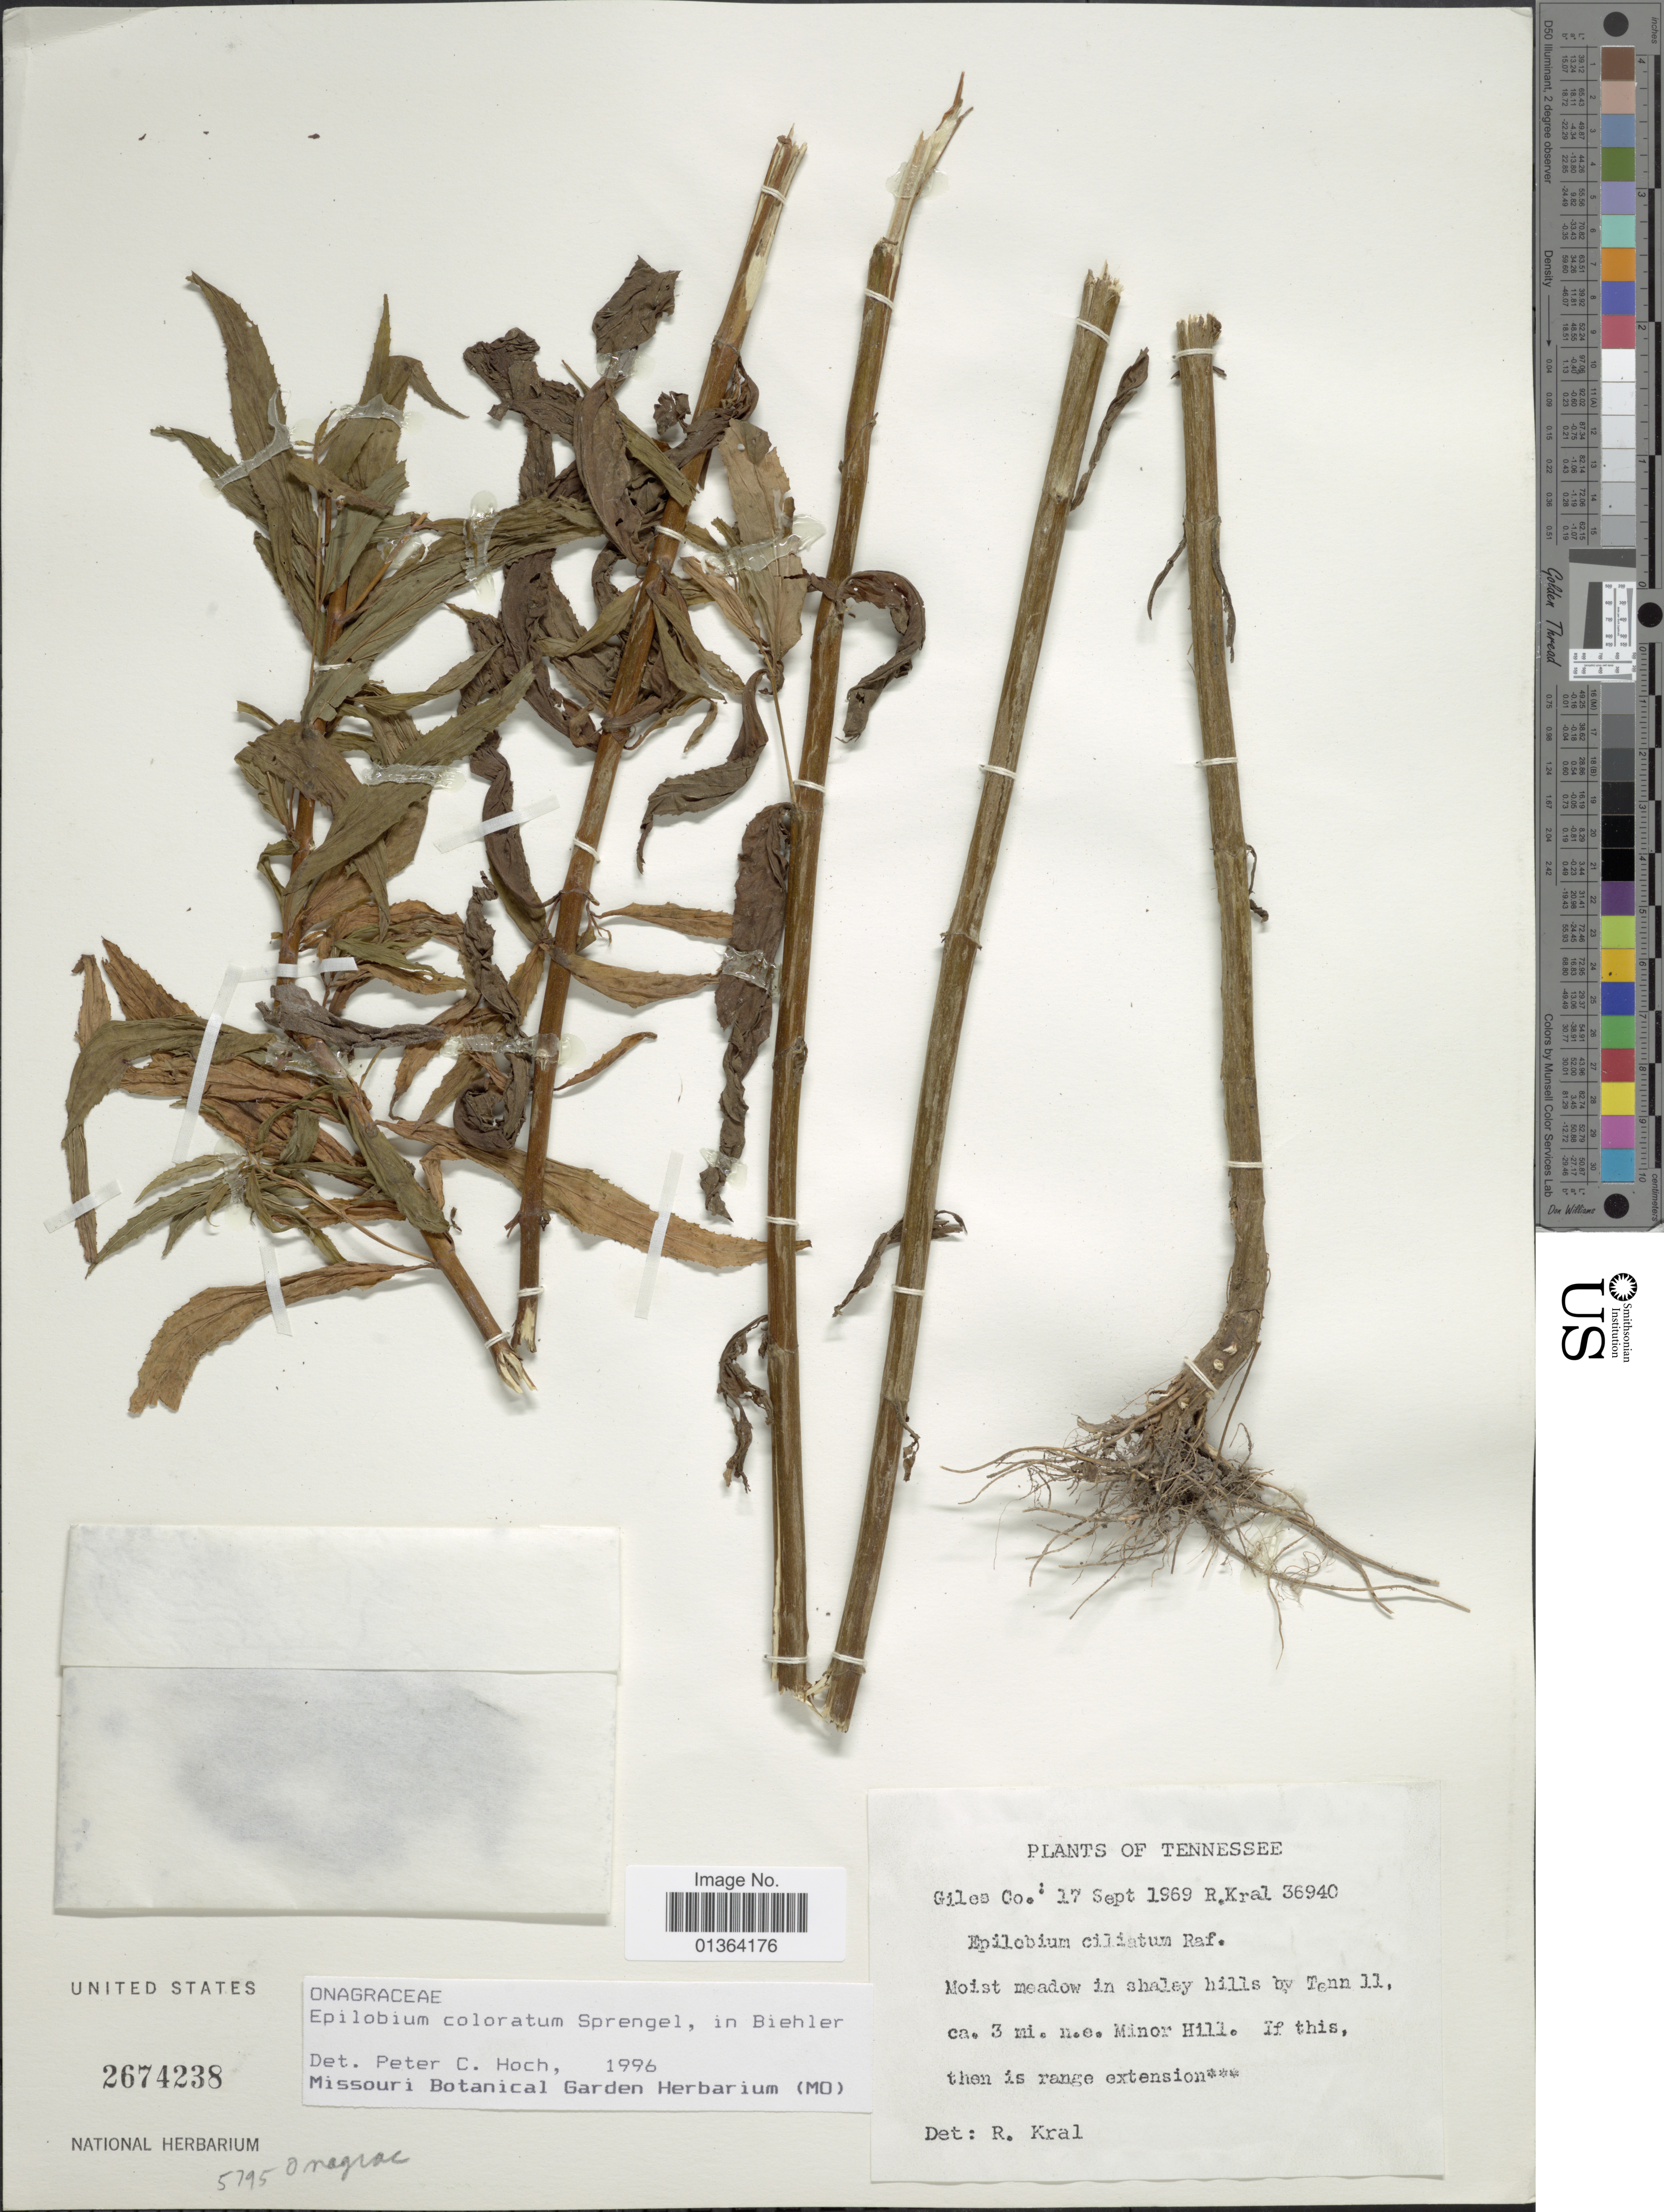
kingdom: Plantae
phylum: Tracheophyta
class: Magnoliopsida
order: Myrtales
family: Onagraceae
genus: Epilobium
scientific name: Epilobium coloratum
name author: Biehler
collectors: R. Kral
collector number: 36940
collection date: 1969-09-17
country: United States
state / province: Tennessee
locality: Giles Co. Moist meadow in shaley hills by Tenn 11, ca. 3 mi. n.e. Minor Hill.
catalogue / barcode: US 2674238